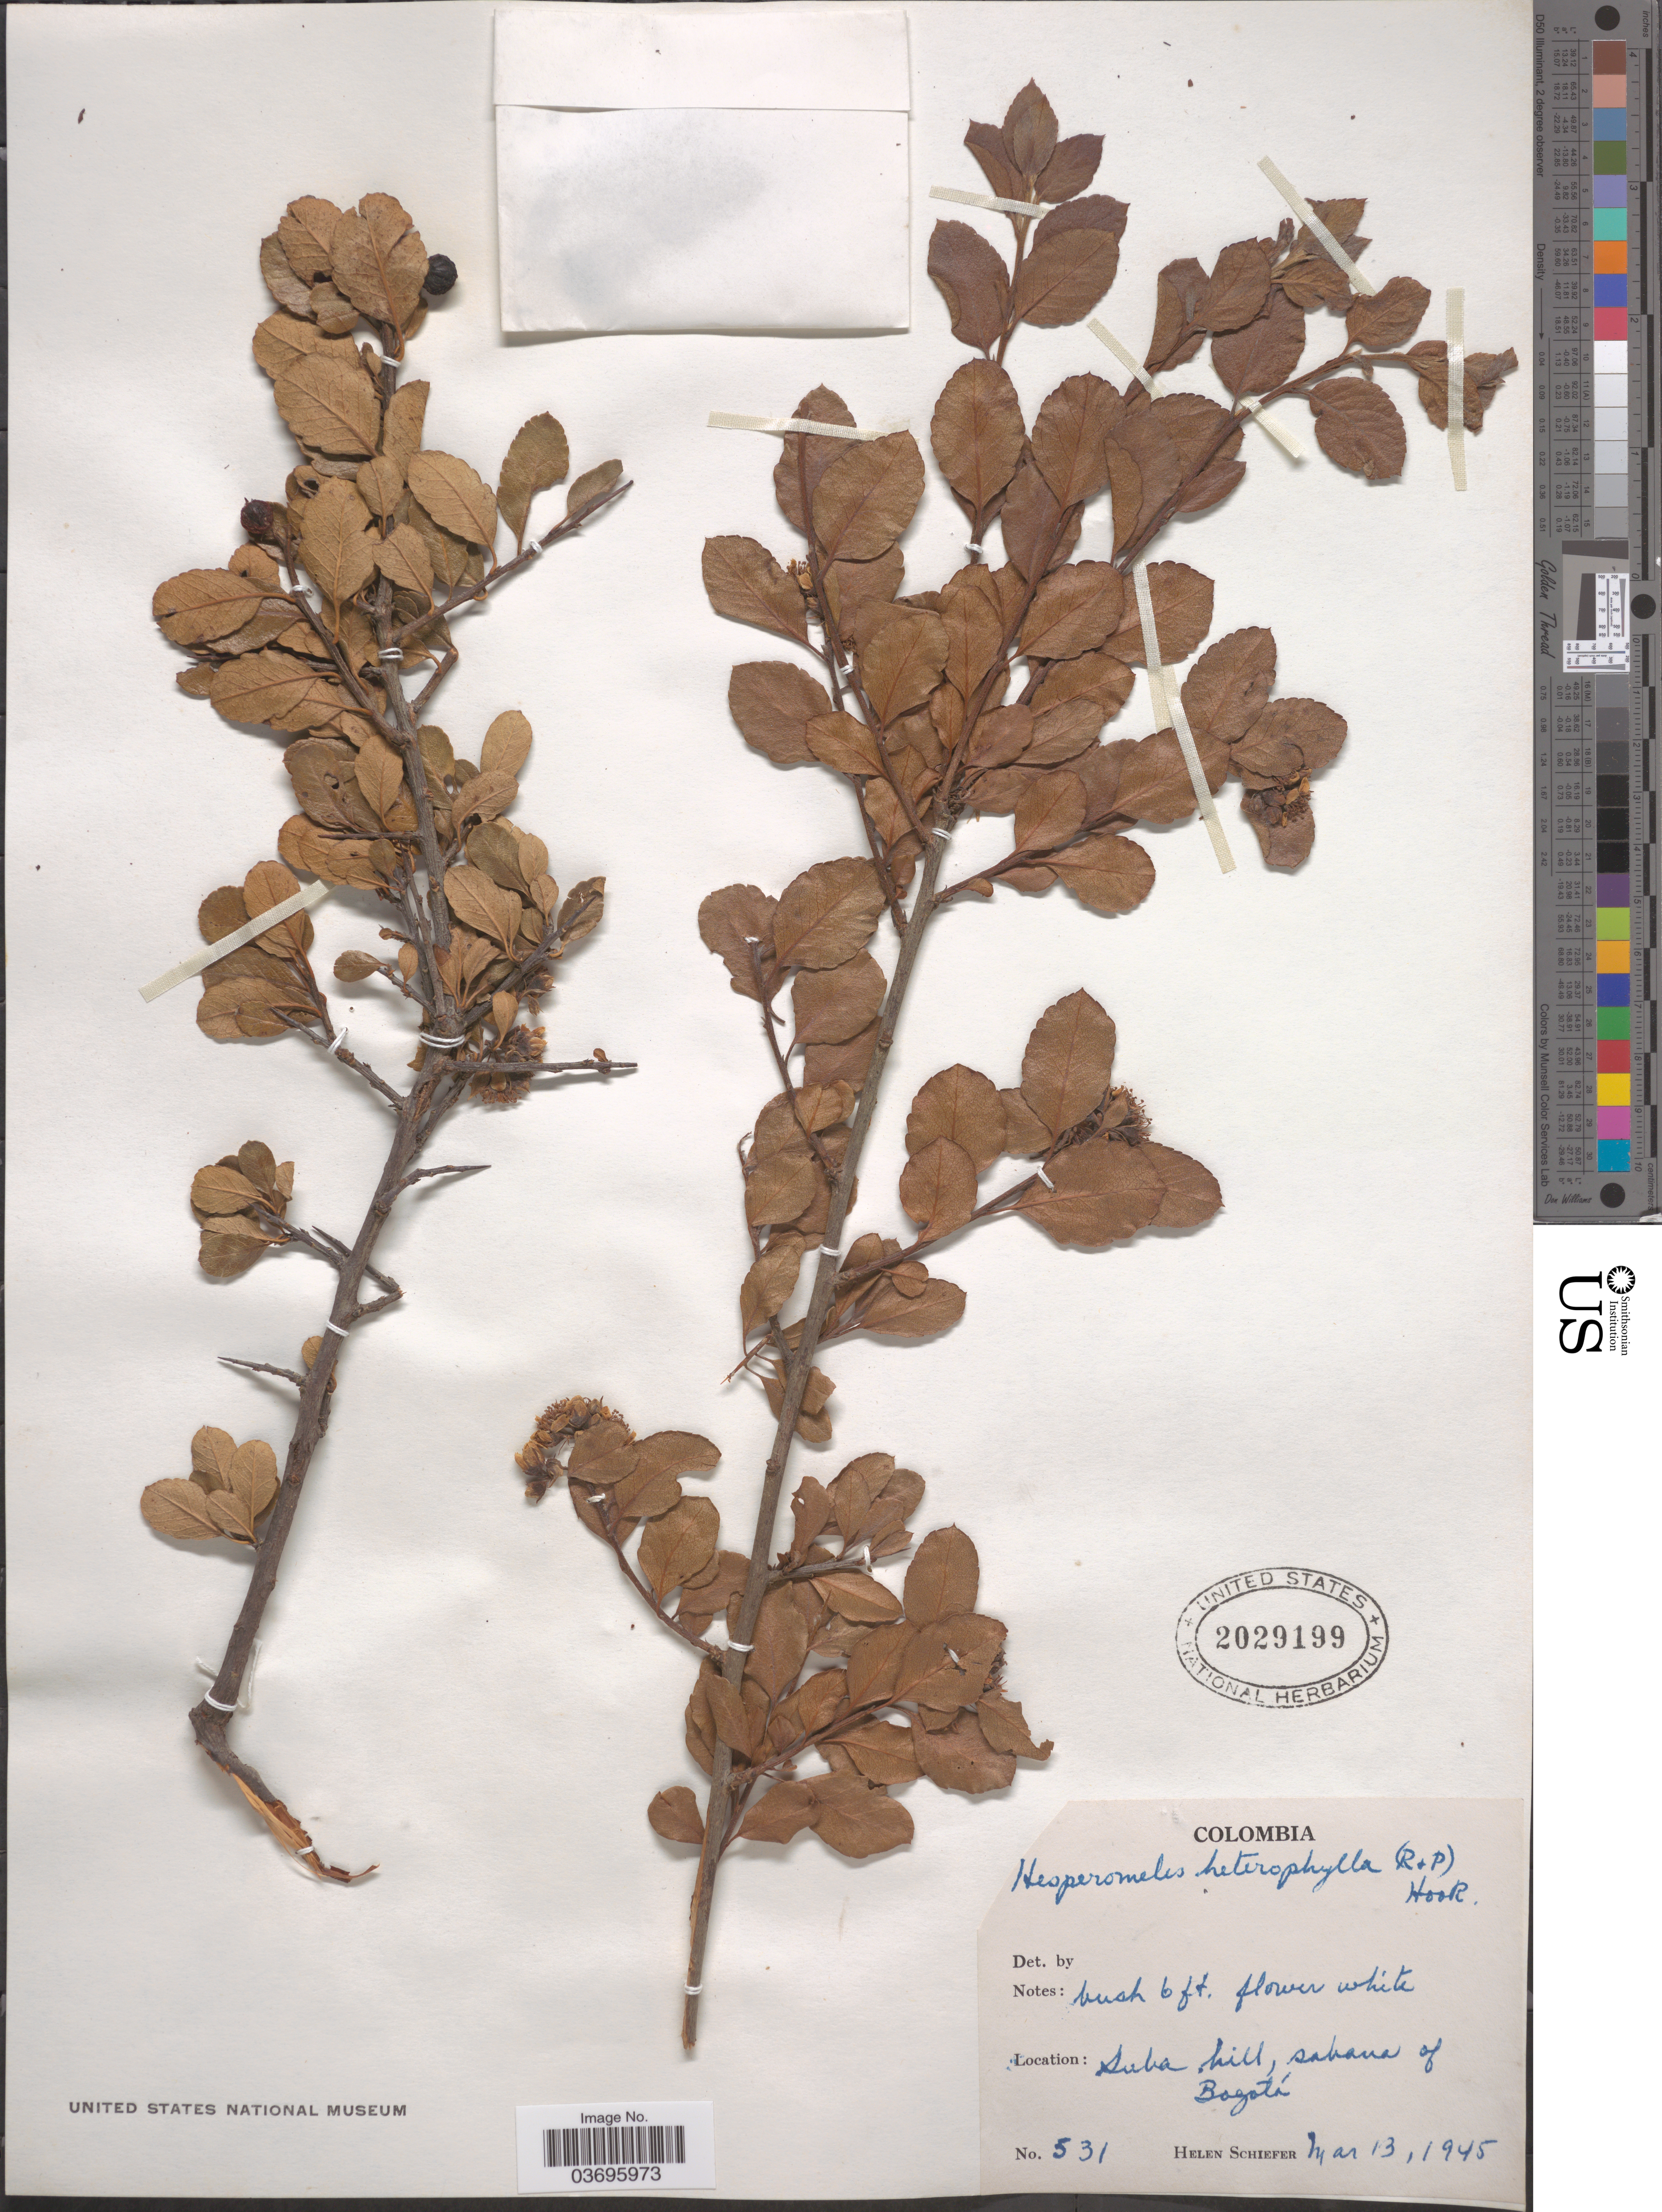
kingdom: Plantae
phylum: Tracheophyta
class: Magnoliopsida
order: Rosales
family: Rosaceae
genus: Hesperomeles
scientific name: Hesperomeles heterophylla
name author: (Ruiz & Pav.) Hook.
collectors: H. Schiefer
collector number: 531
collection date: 1945-03-13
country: Colombia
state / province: Bogota D.C.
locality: Suba Hill, sabana of Bogotá.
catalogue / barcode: US 2029199